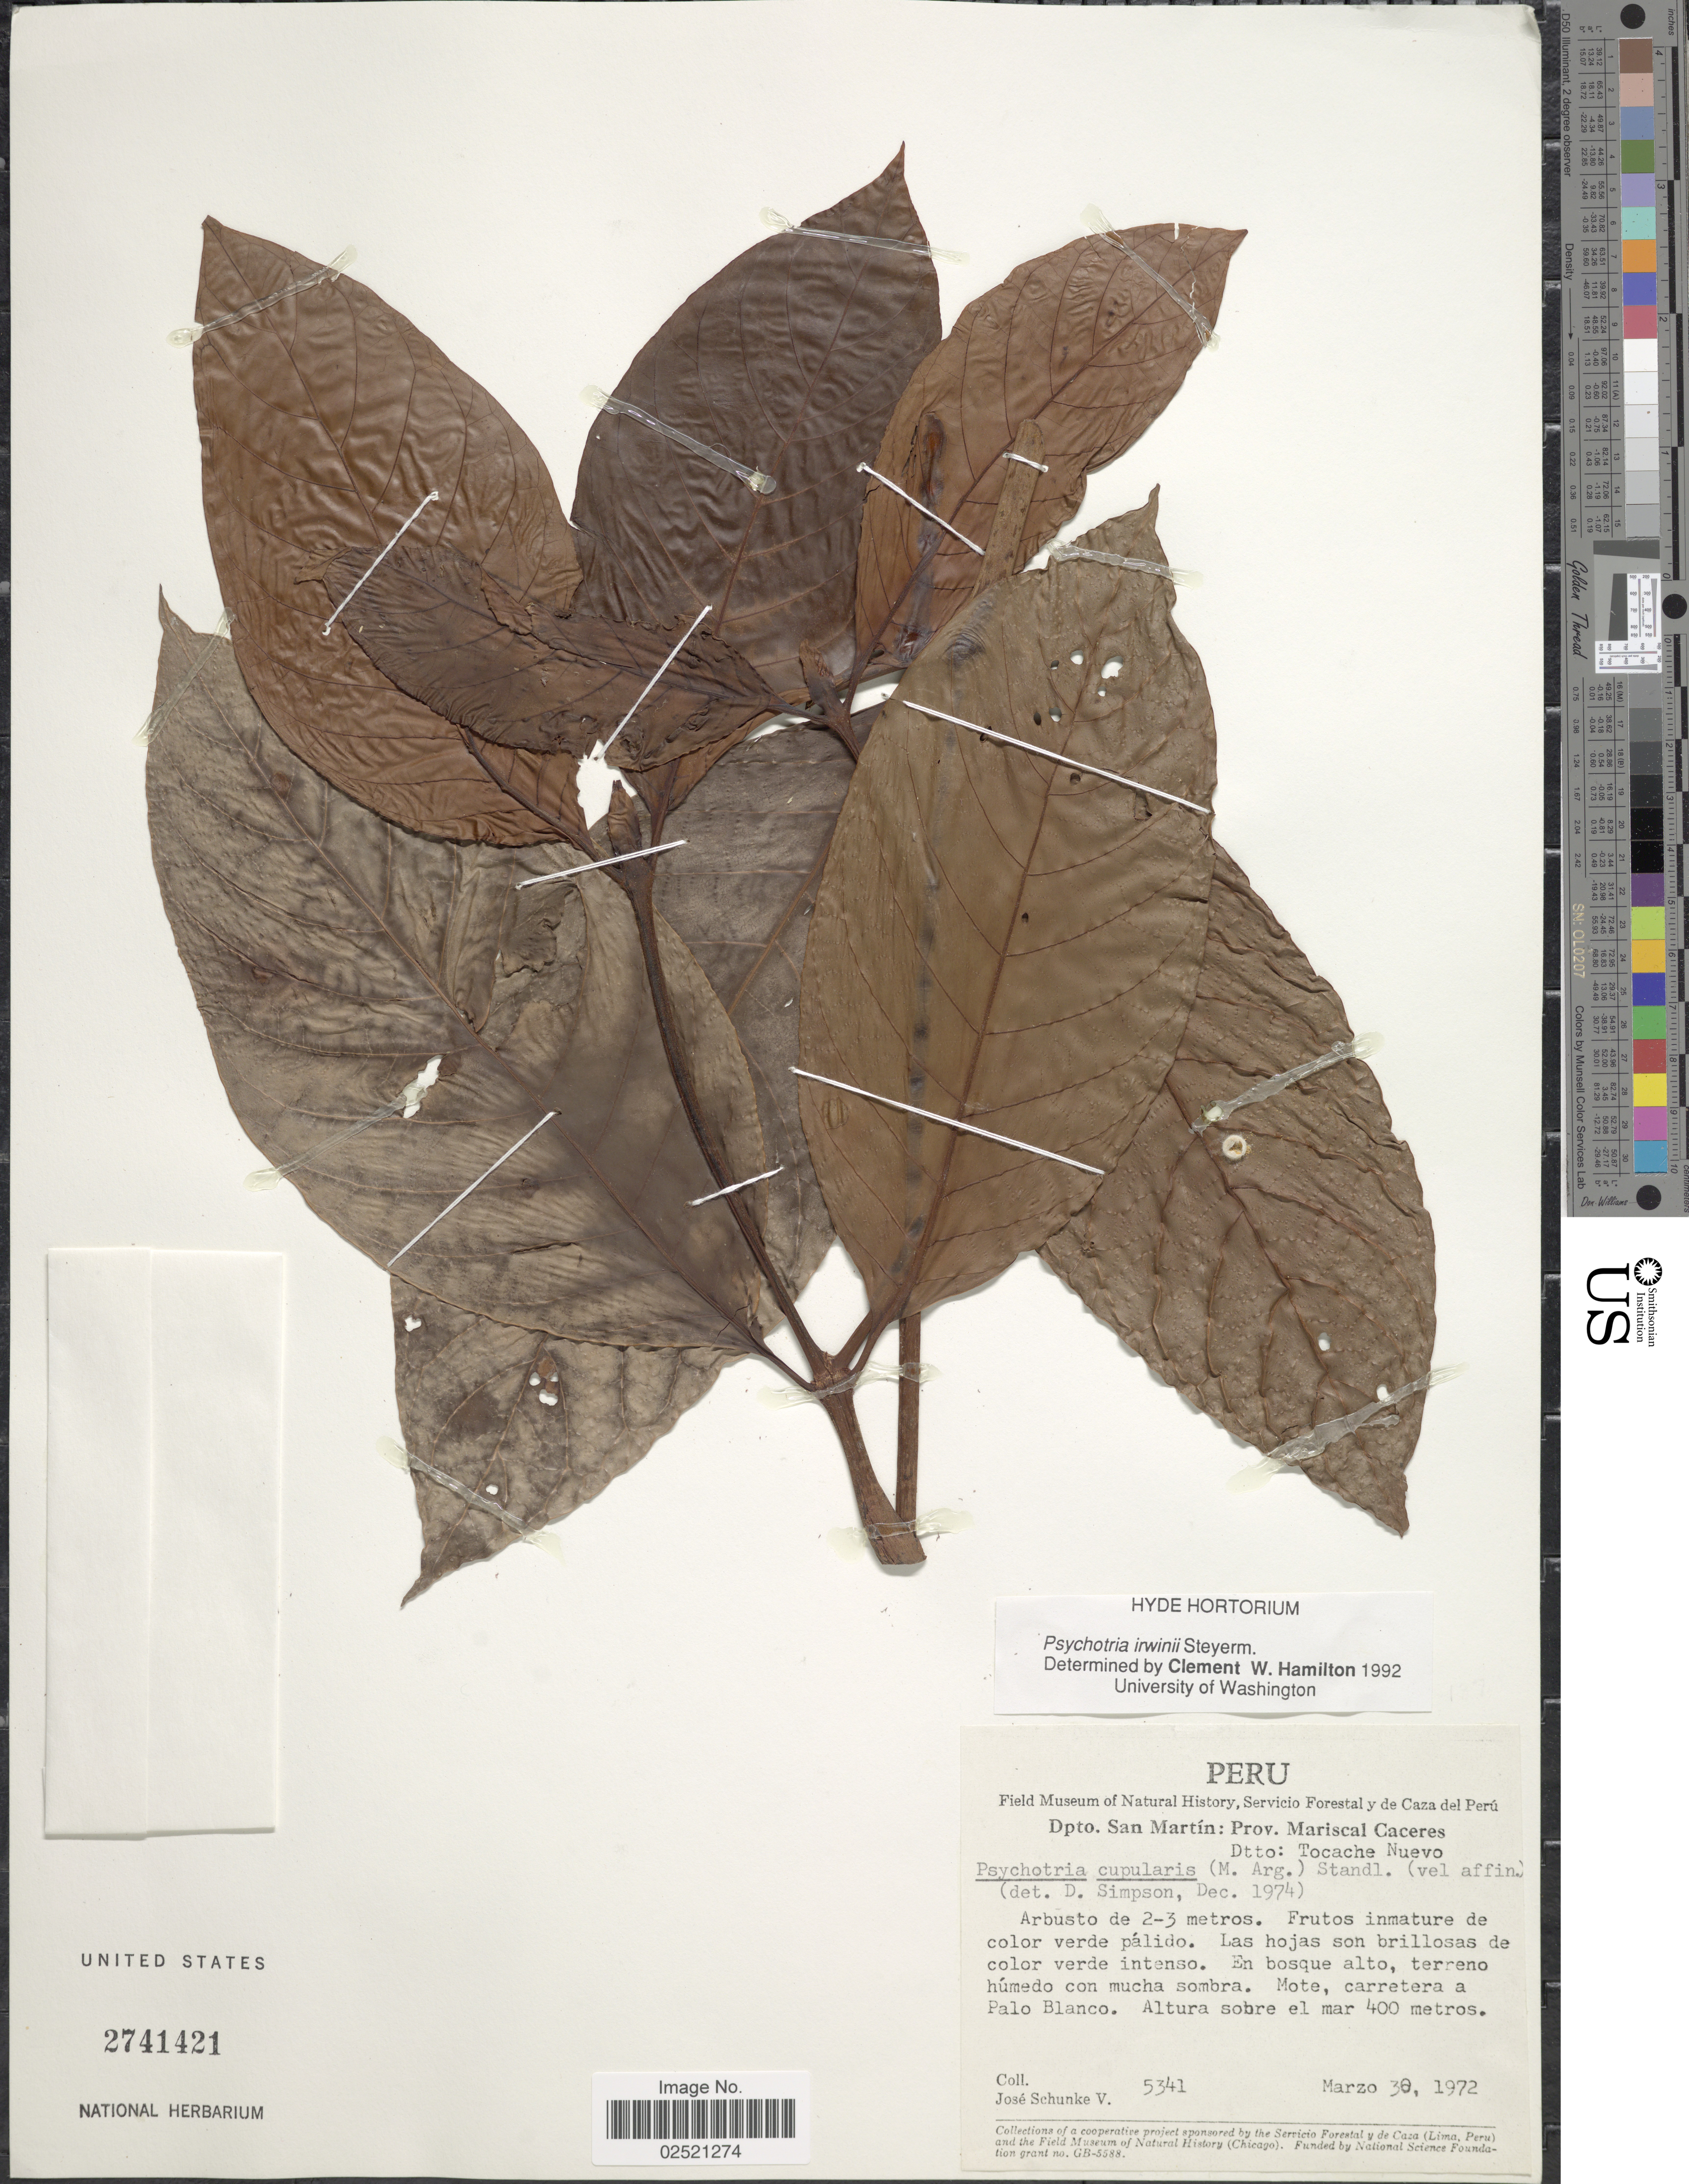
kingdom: Plantae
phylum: Tracheophyta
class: Magnoliopsida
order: Gentianales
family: Rubiaceae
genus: Psychotria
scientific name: Psychotria irwinii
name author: Steyerm.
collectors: J. Schunke Vigo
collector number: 5341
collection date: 1972-03-30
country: Peru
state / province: San Martín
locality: Prov. Mariscal Caceres, Dtto: Tocache Nuevo, Mote, carretera a Palo Blanco.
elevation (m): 400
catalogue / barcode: US 2741421